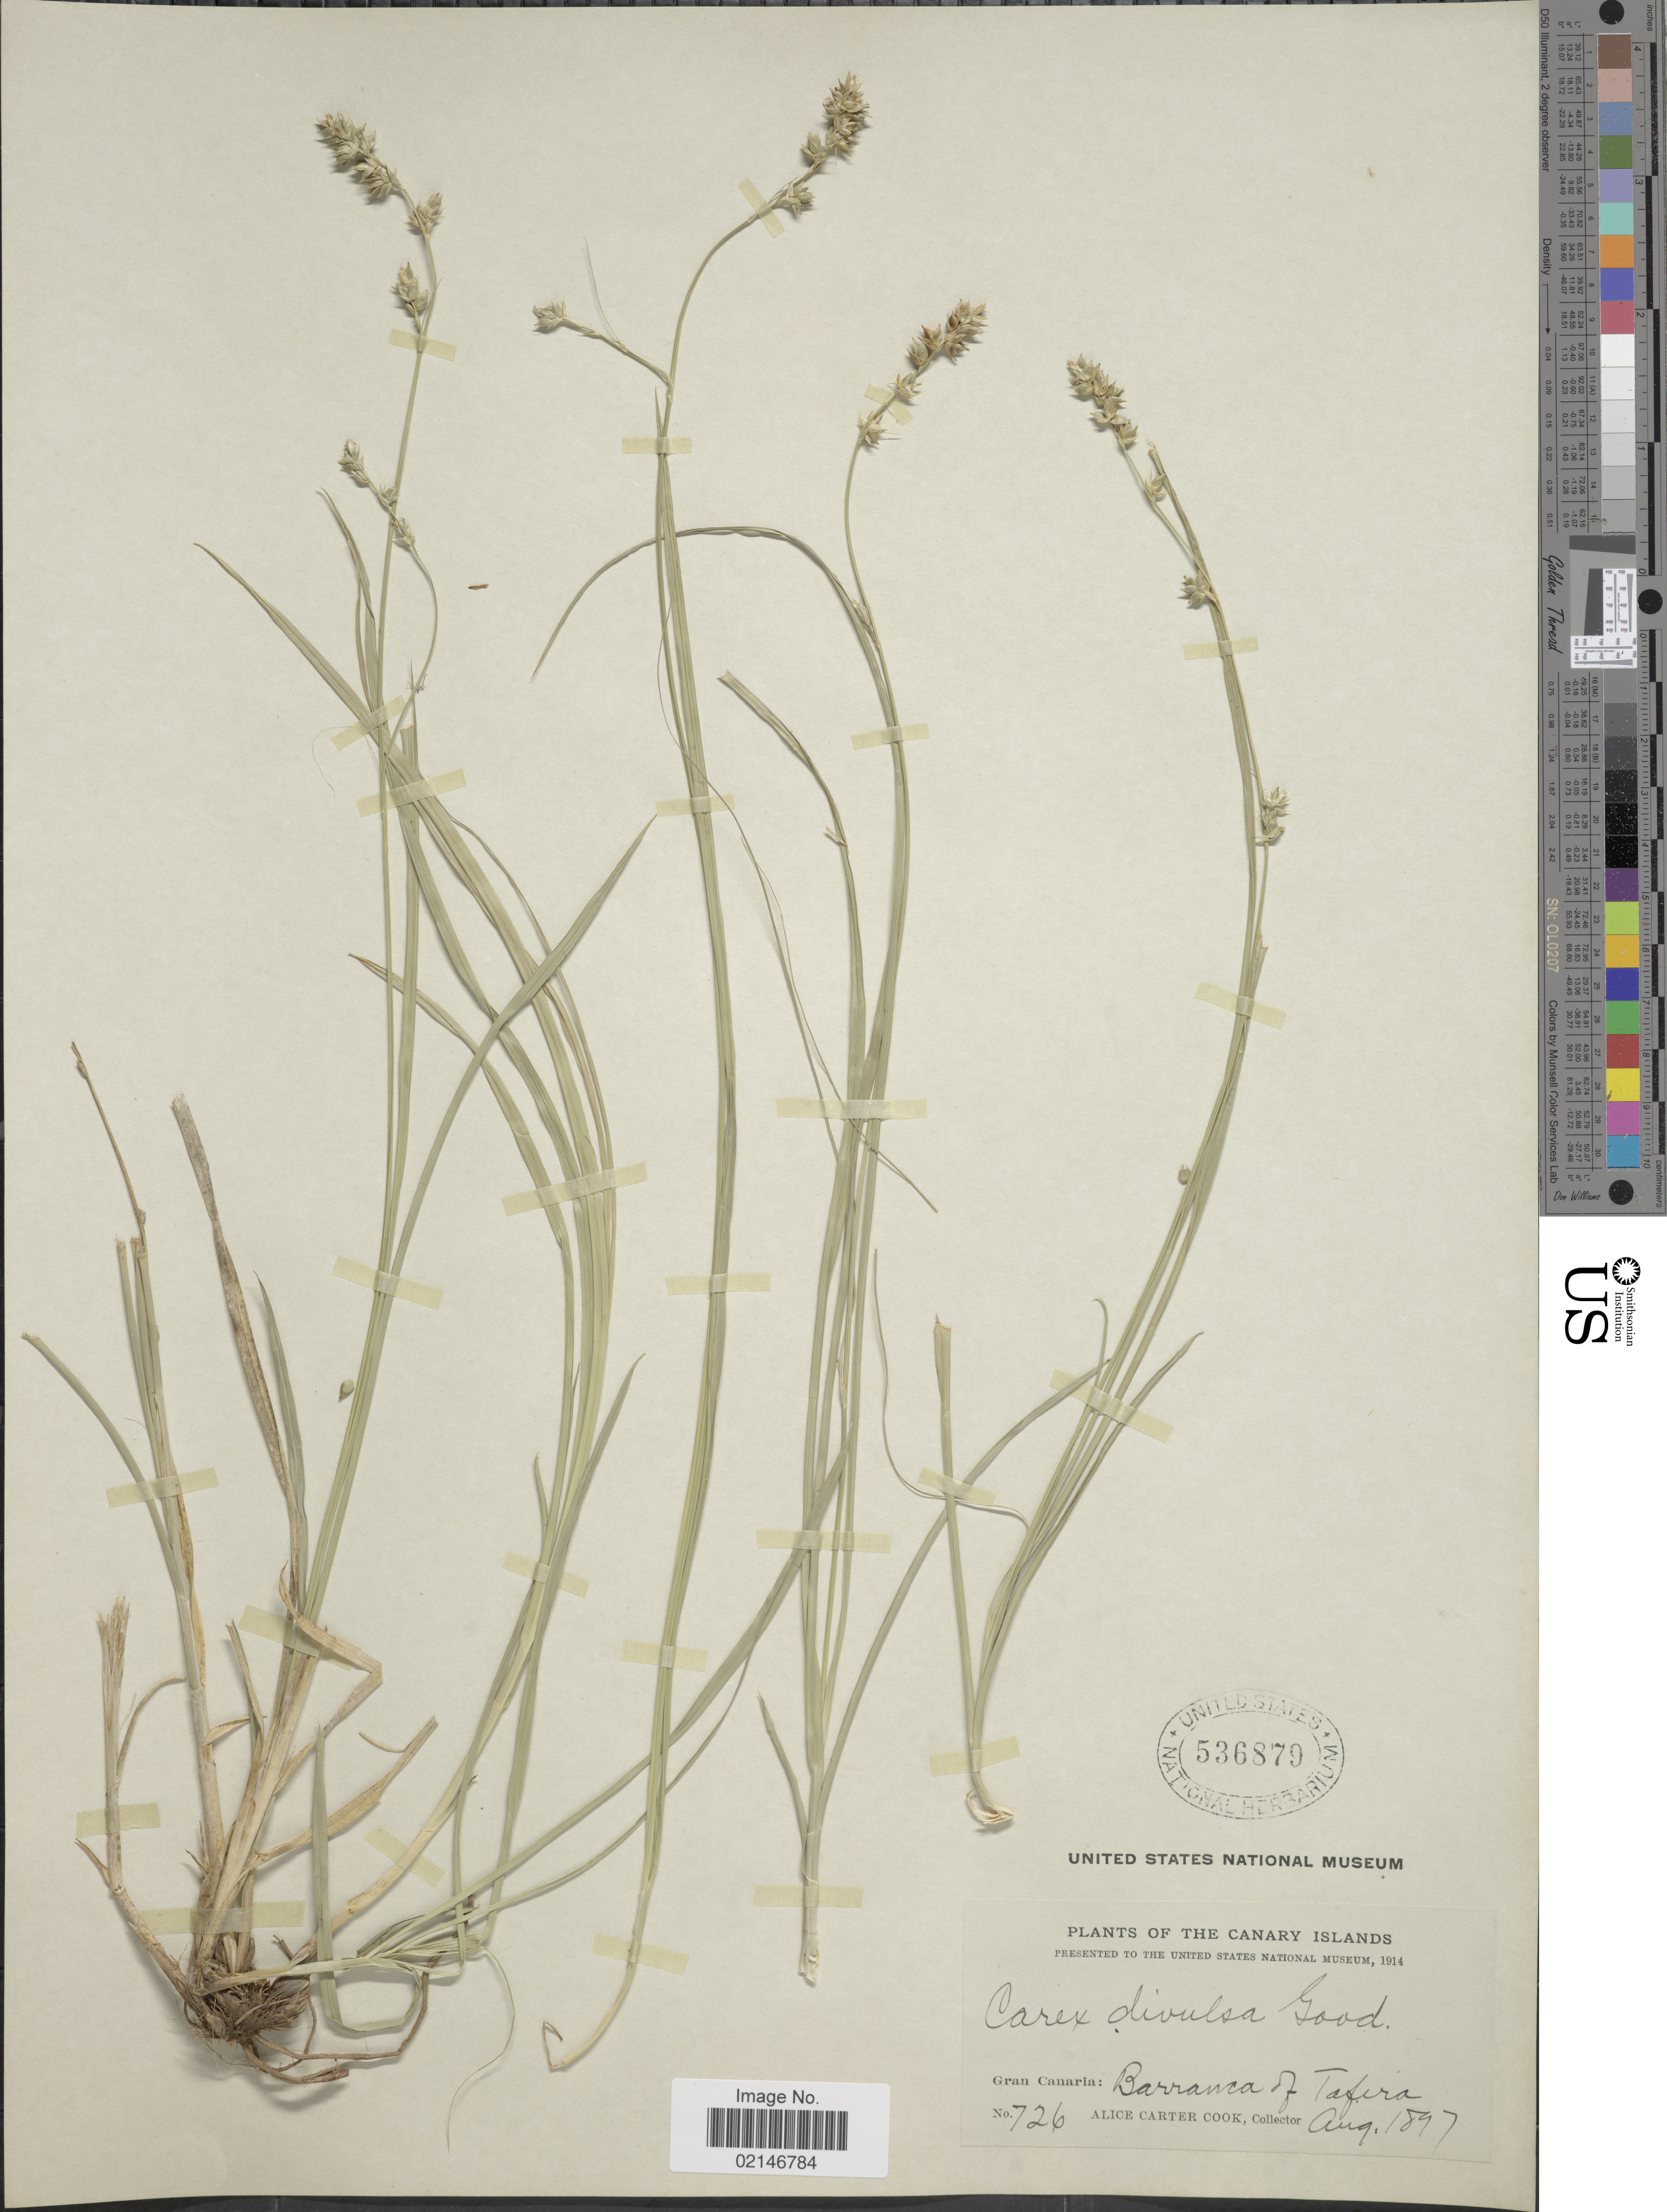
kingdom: Plantae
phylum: Tracheophyta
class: Liliopsida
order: Poales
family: Cyperaceae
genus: Carex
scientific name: Carex divulsa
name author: Stokes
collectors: Alice C. Cook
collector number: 726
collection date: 1897-08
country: Spain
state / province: Canarias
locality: The Canary Islands, Gran Canaria: Barranca of Tafira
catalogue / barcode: US 536879